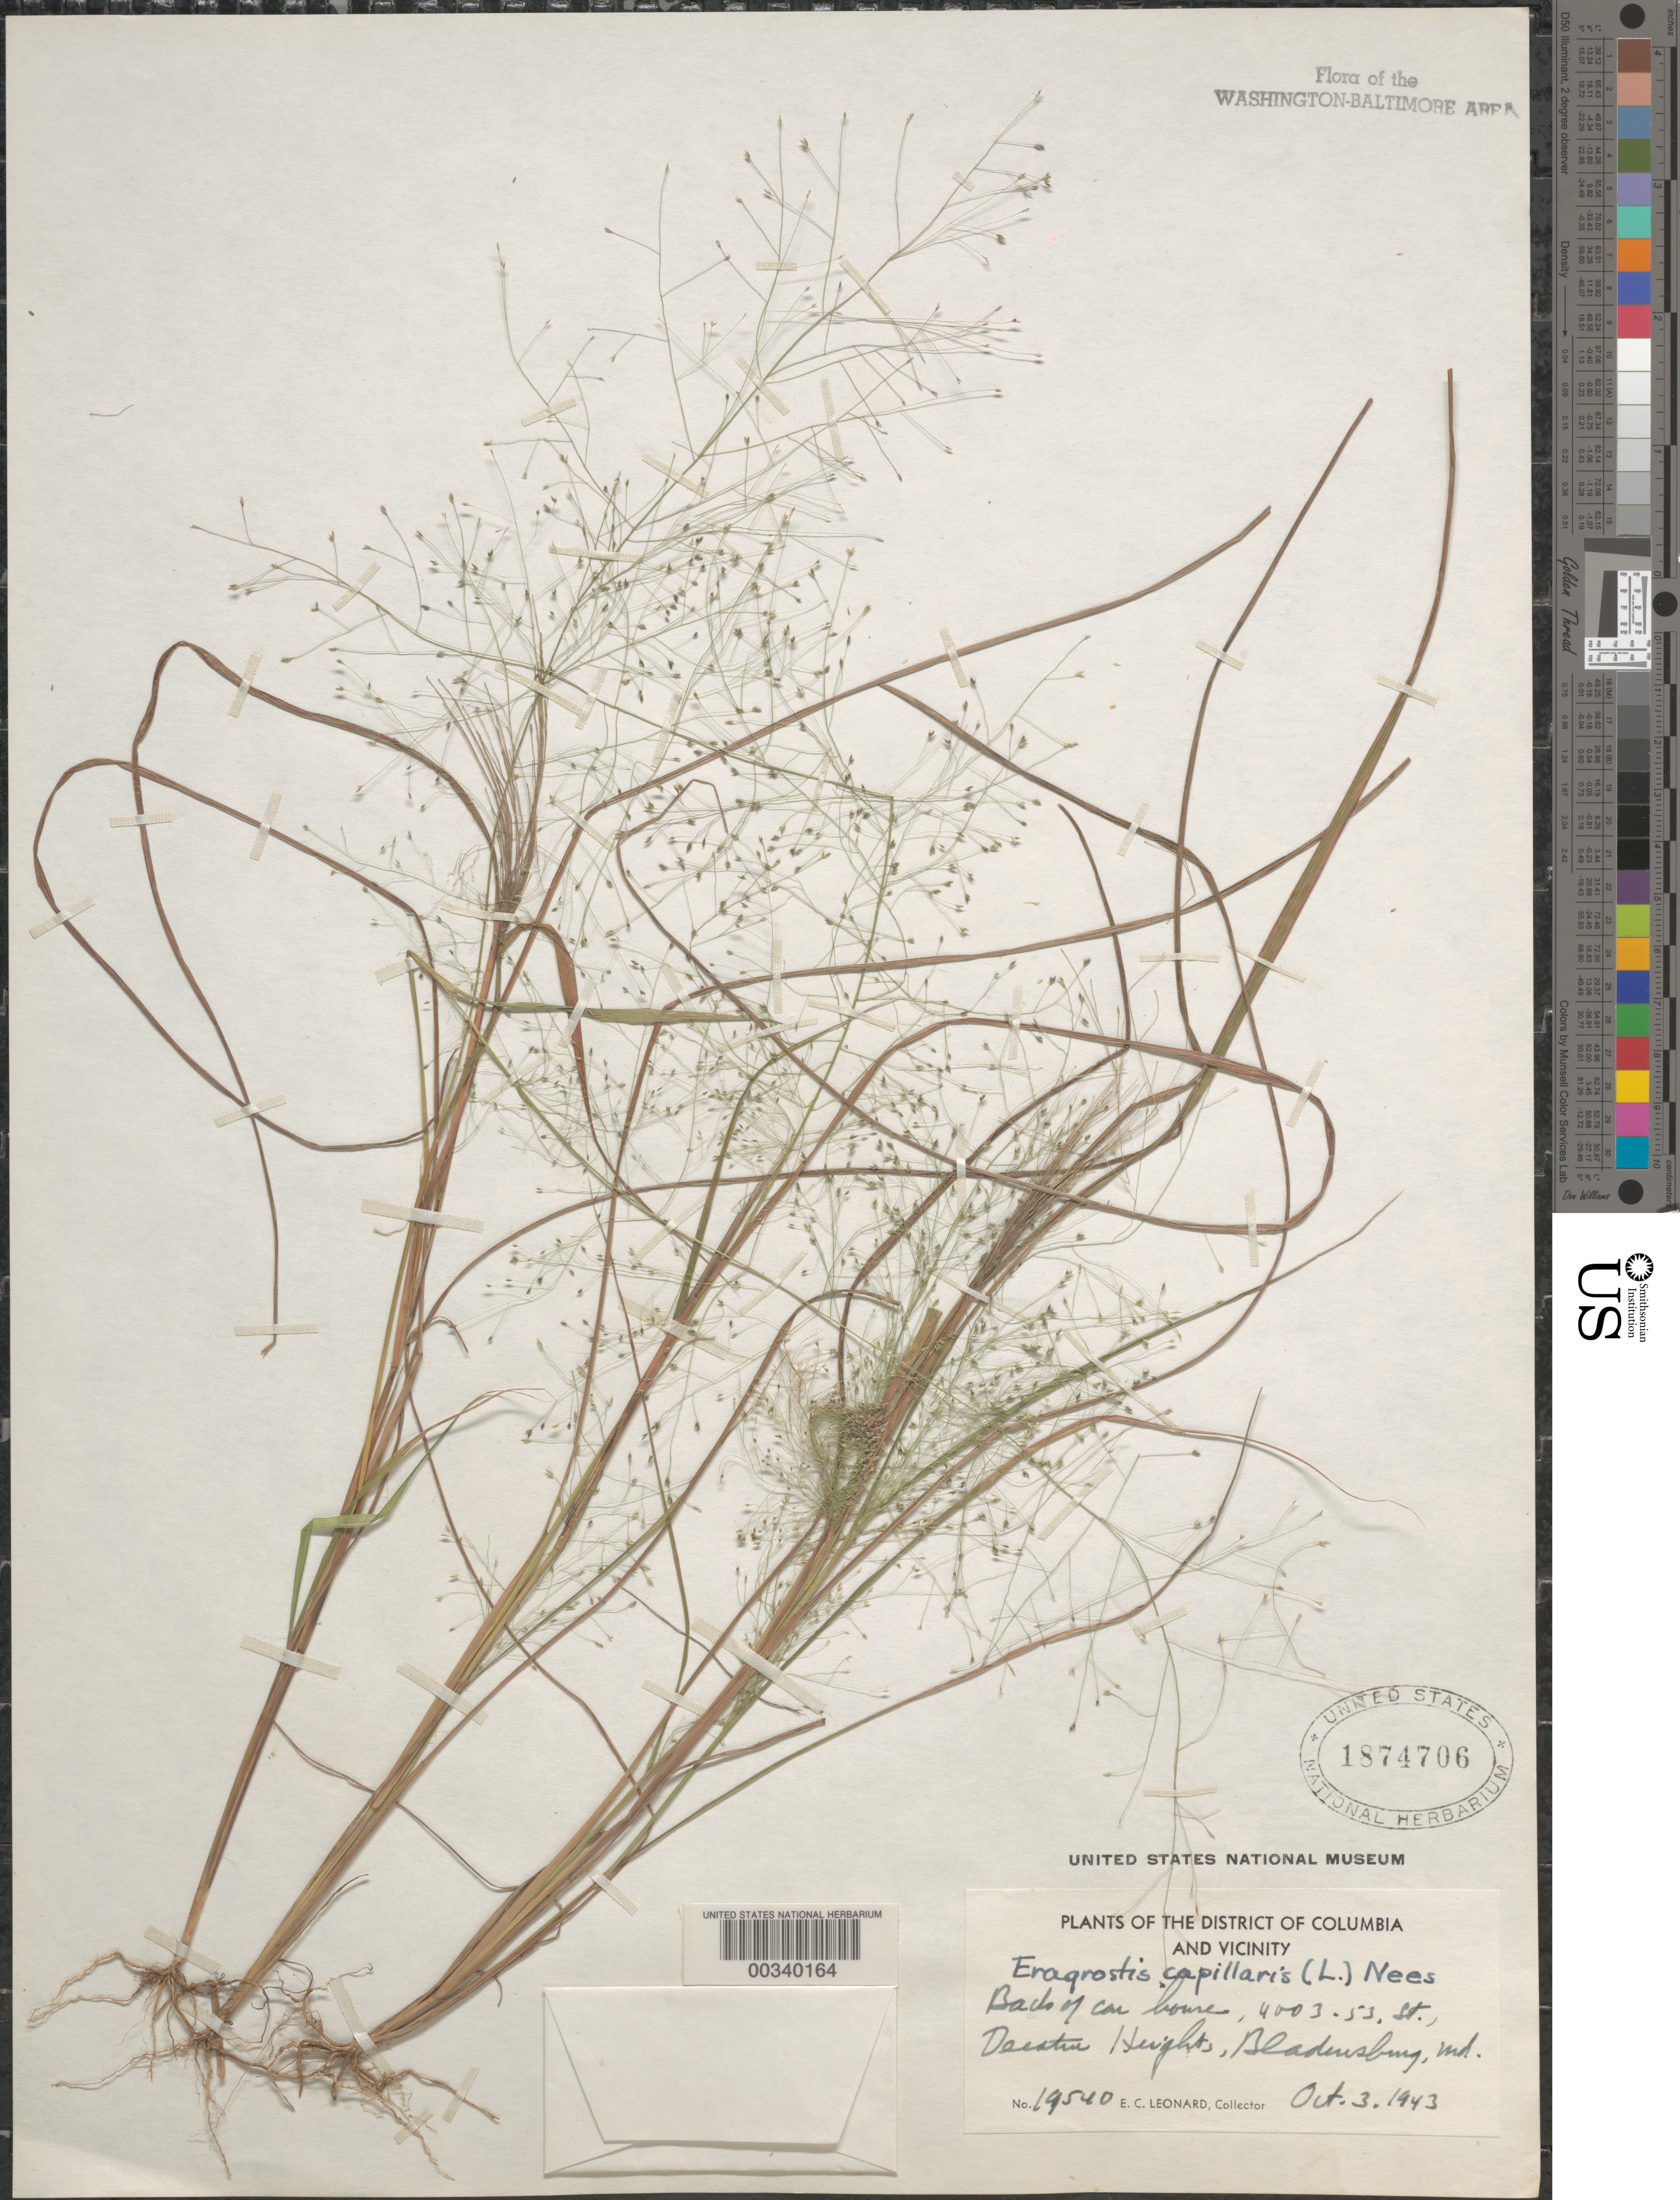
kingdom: Plantae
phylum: Tracheophyta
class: Liliopsida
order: Poales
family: Poaceae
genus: Eragrostis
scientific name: Eragrostis capillaris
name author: (L.) Nees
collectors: E. C. Leonard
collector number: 19540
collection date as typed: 03 Oct 1943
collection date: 1943-10-03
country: United States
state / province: Maryland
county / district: Prince George's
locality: Decatur Heights, Bladensburg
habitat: Back of car house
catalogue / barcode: US 1874706